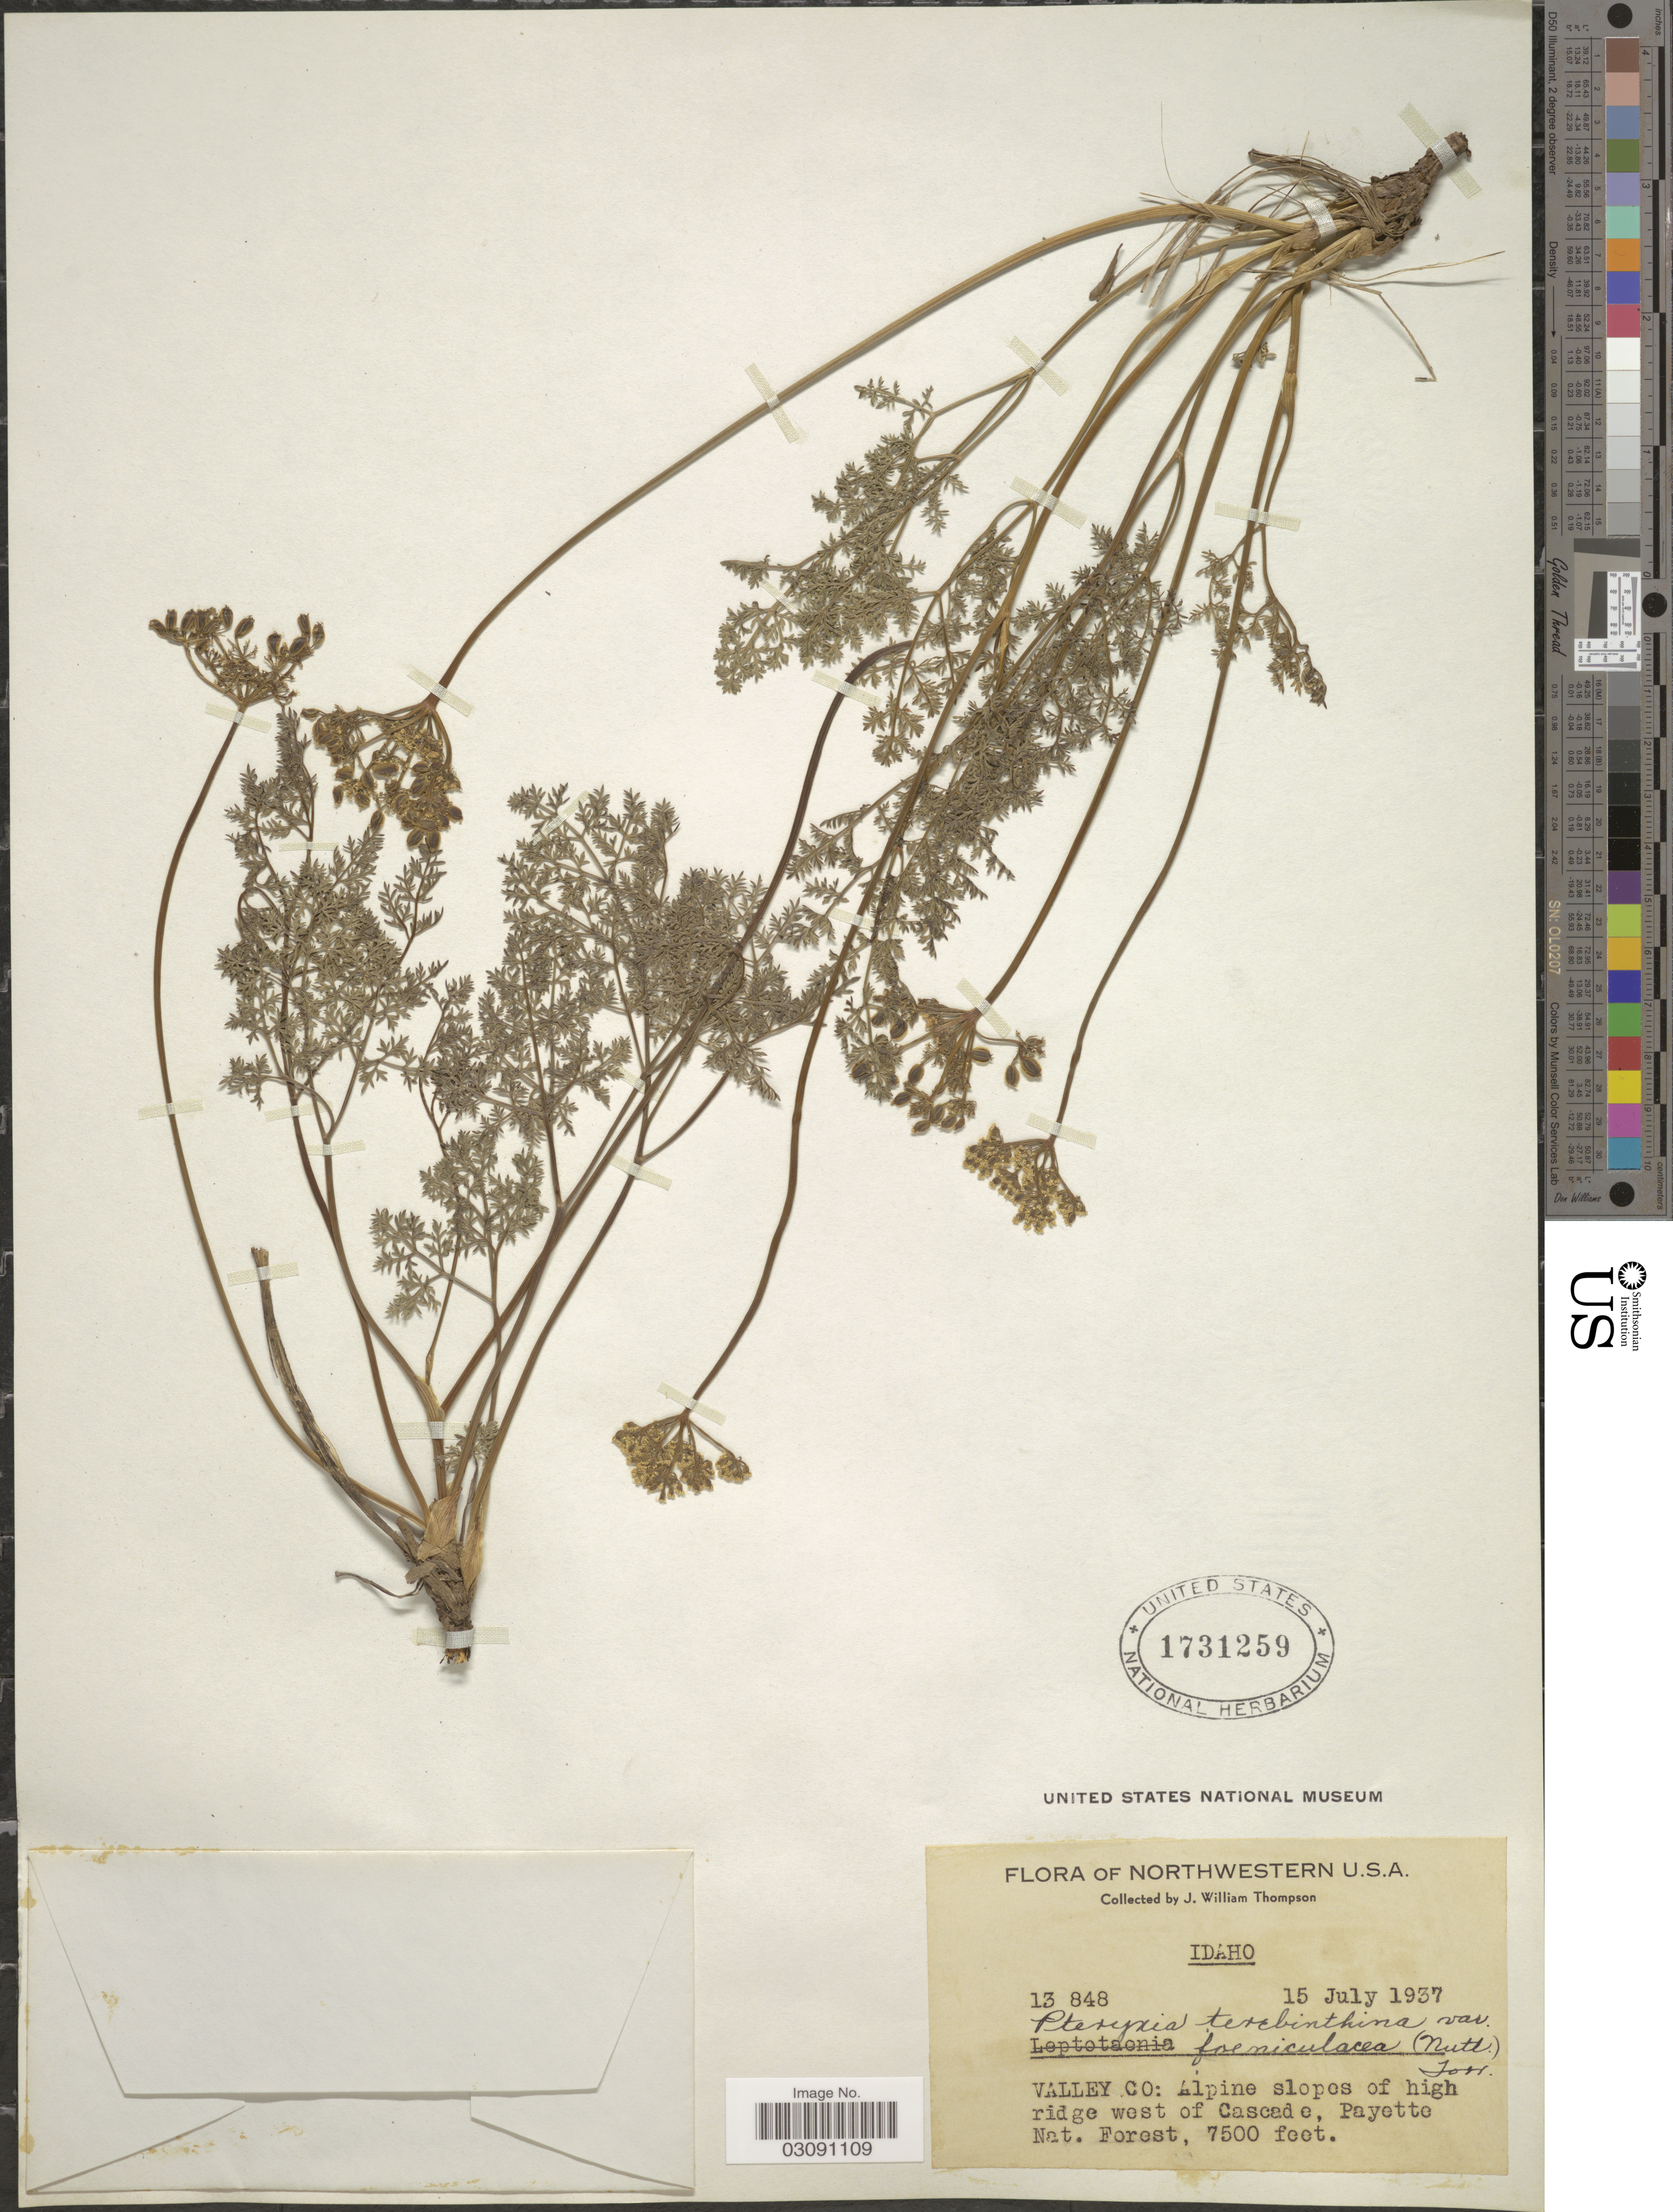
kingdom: Plantae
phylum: Tracheophyta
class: Magnoliopsida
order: Apiales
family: Apiaceae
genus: Pteryxia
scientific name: Pteryxia terebinthina var. foeniculacea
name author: (Torr. & A. Gray) Mathias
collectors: J. W. Thompson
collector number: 13848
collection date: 1937-07-15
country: United States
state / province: Idaho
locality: Northwestern U.S.A., Valley Co: Alpine slopes of high ridge west of Cascade, Payette Nat. Forest.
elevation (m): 2286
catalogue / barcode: US 1731259